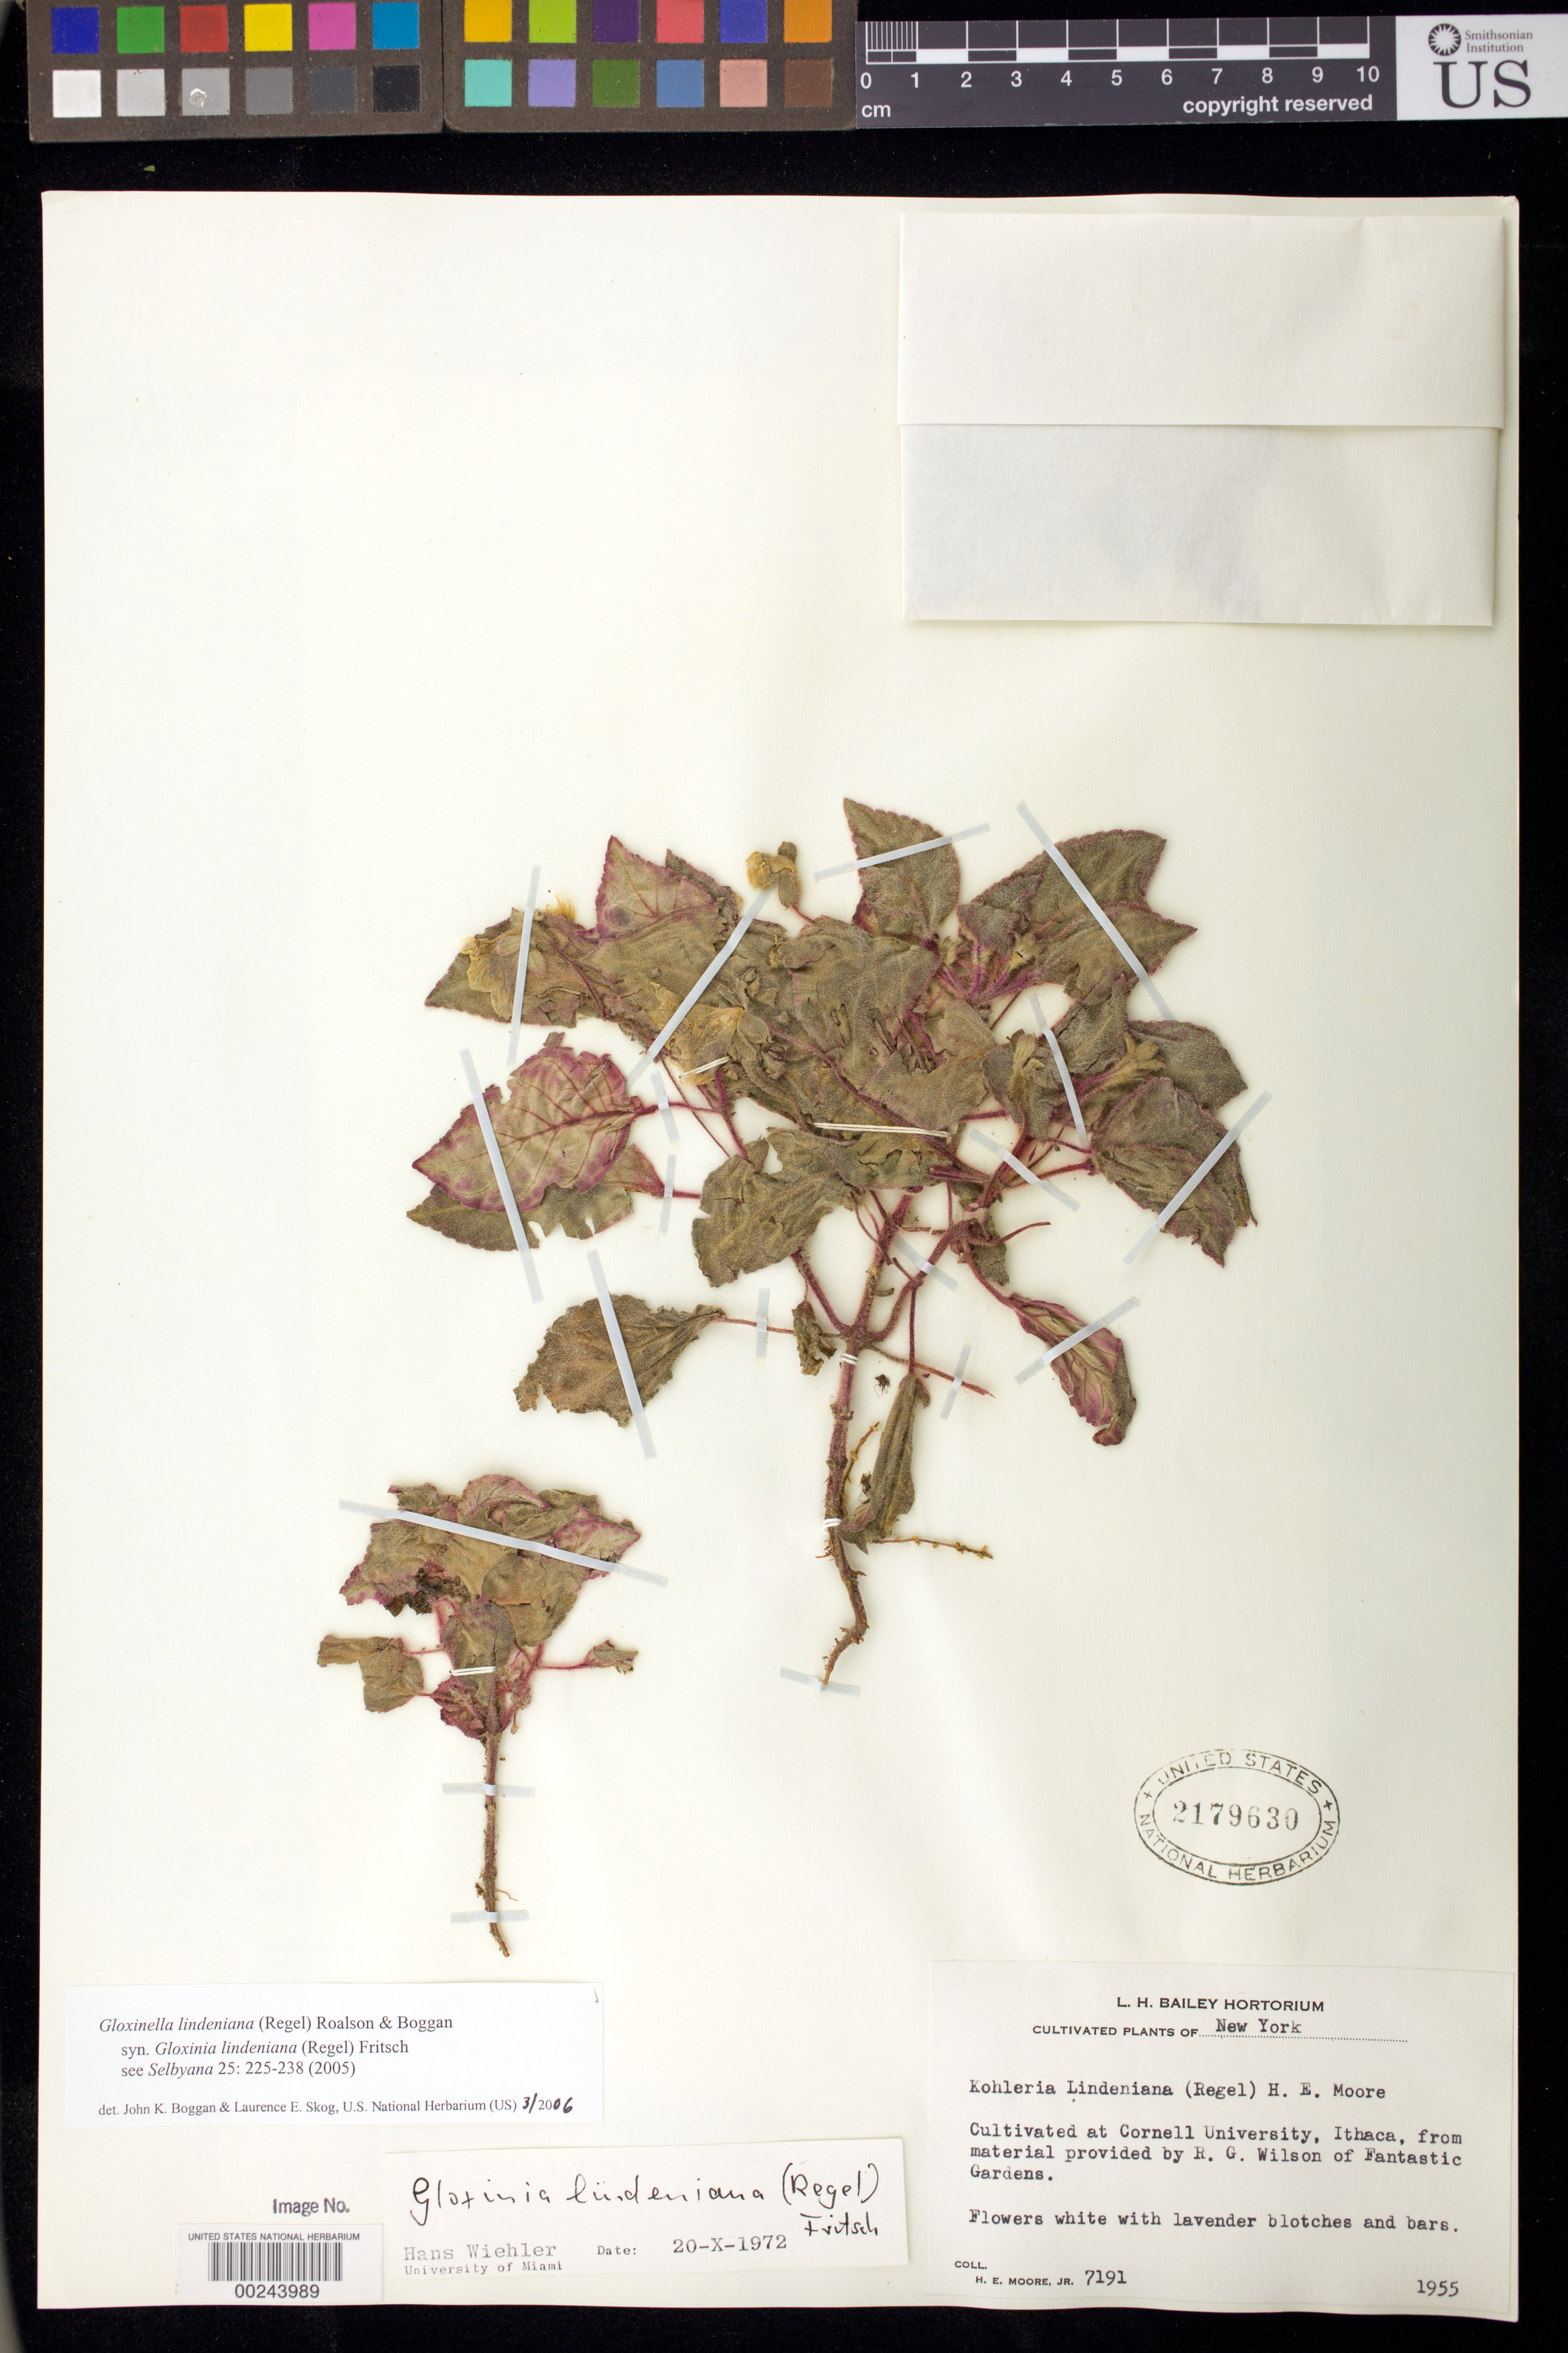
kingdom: Plantae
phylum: Tracheophyta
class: Magnoliopsida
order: Lamiales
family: Gesneriaceae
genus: Gloxinella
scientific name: Gloxinella lindeniana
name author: (Regel) Roalson & Boggan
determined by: Boggan, J. K.; Skog, L. E.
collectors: H. E. Moore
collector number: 7191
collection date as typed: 1955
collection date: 1955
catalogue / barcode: US 2179630